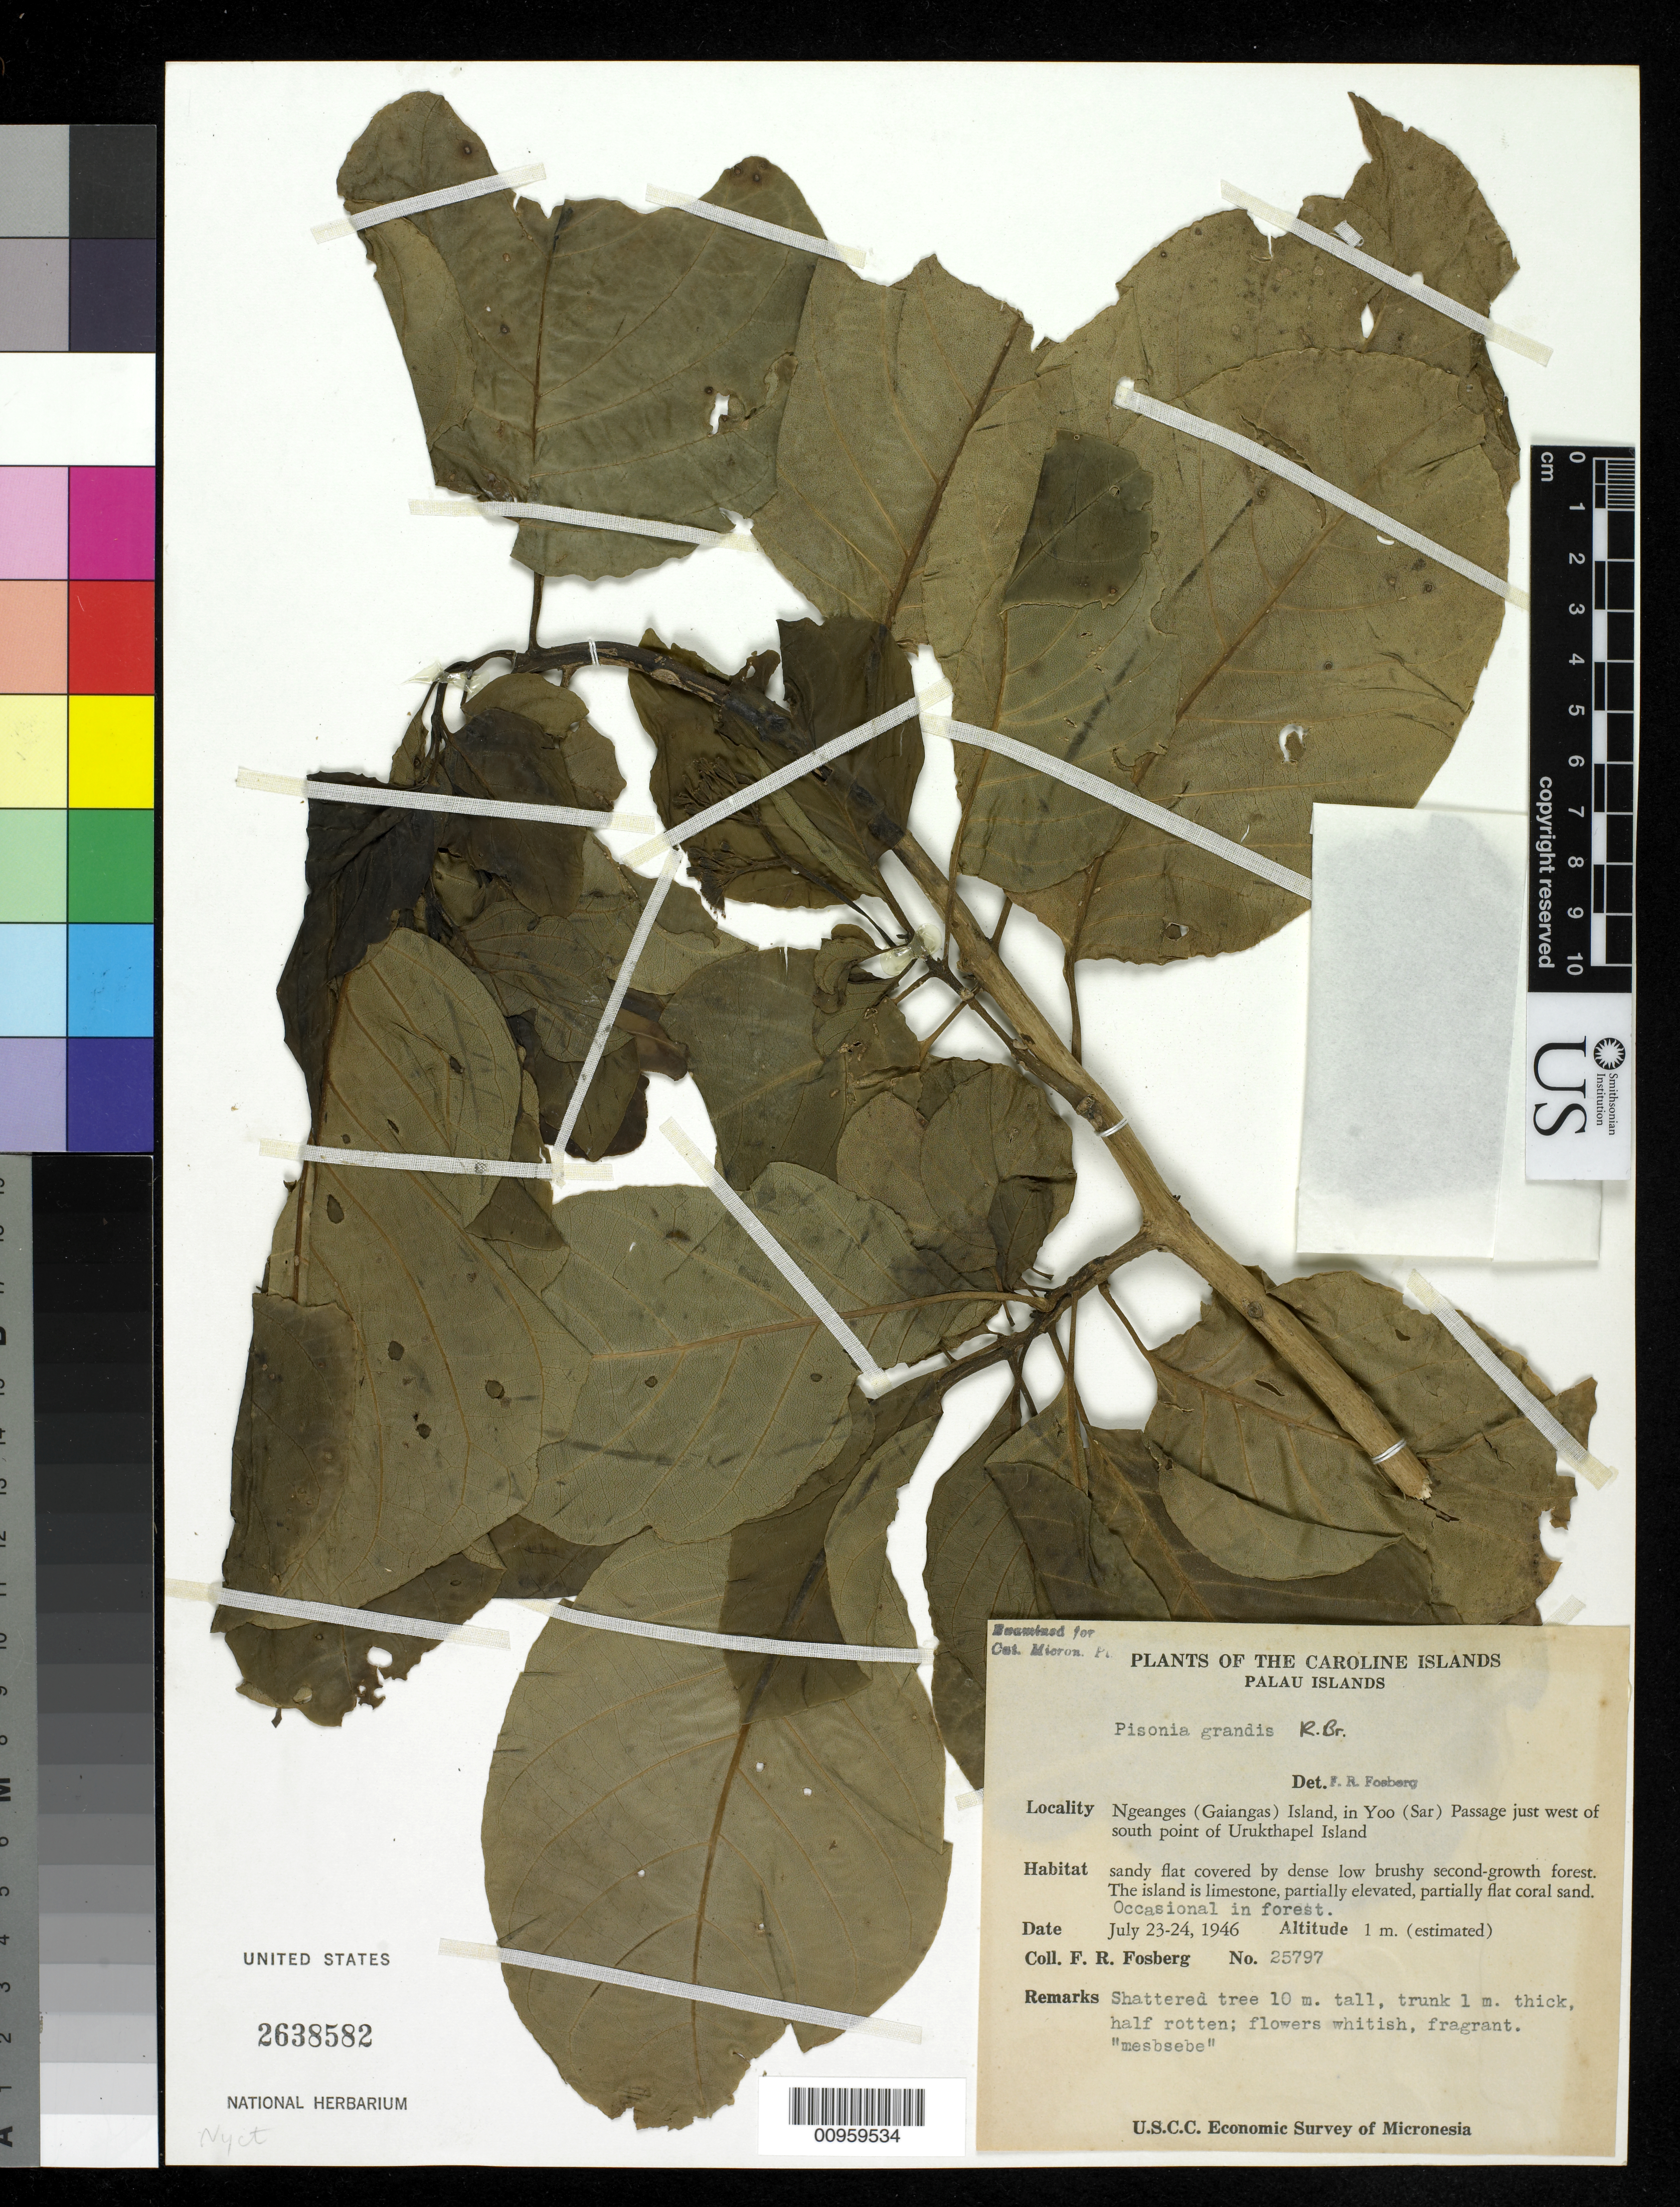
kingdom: Plantae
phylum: Tracheophyta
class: Magnoliopsida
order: Caryophyllales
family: Nyctaginaceae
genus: Pisonia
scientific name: Pisonia grandis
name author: R. Br.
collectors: F. R. Fosberg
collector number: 25797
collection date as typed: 23 Jul 1946 to 24 Jul 1946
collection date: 1946-07-23/1946-07-24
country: Palau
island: Ngeanges (Gaiangas)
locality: In Yoo (Sar) Passage just west of south point of Urukthapel Island (Also known as Gaiangas I.)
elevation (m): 1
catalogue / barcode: US 2638582